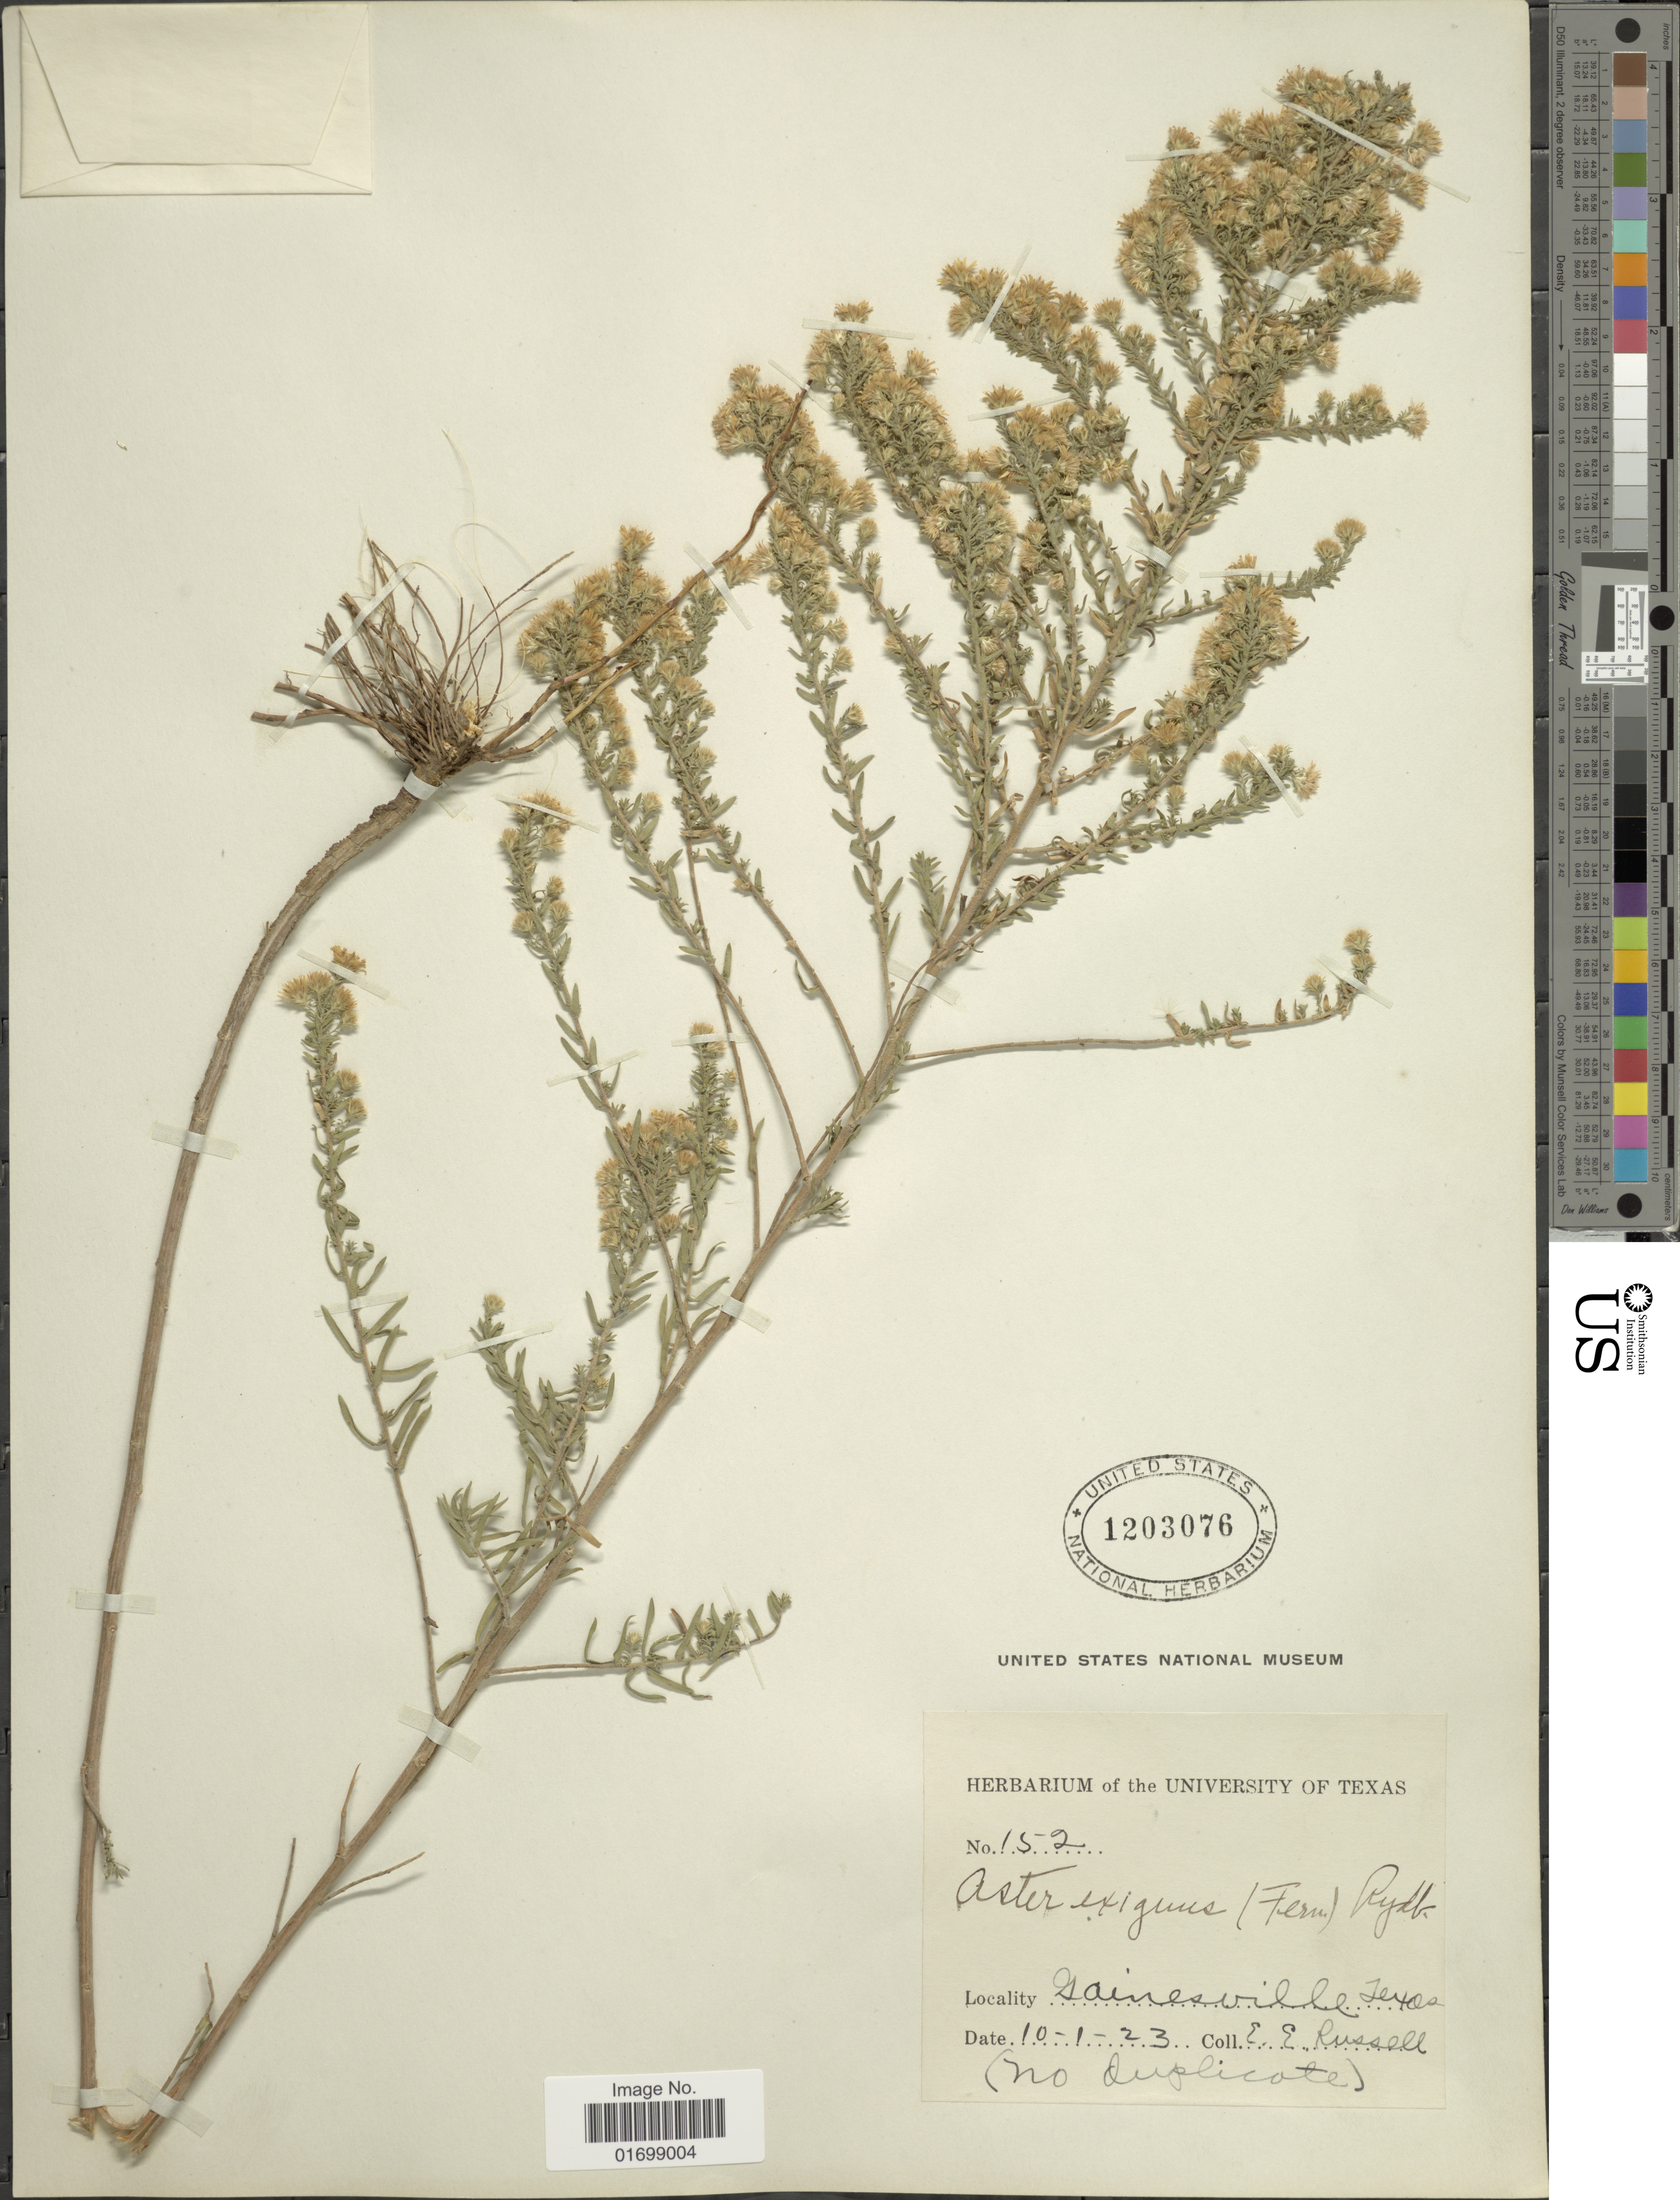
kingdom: Plantae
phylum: Tracheophyta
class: Magnoliopsida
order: Asterales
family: Asteraceae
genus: Symphyotrichum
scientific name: Symphyotrichum ericoides var. prostratum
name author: (Kuntze) G.L. Nesom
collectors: E. Russell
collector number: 152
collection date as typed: Transcribed d/m/y: 10/1/23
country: United States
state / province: Texas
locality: Gainesville.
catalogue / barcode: US 1203076